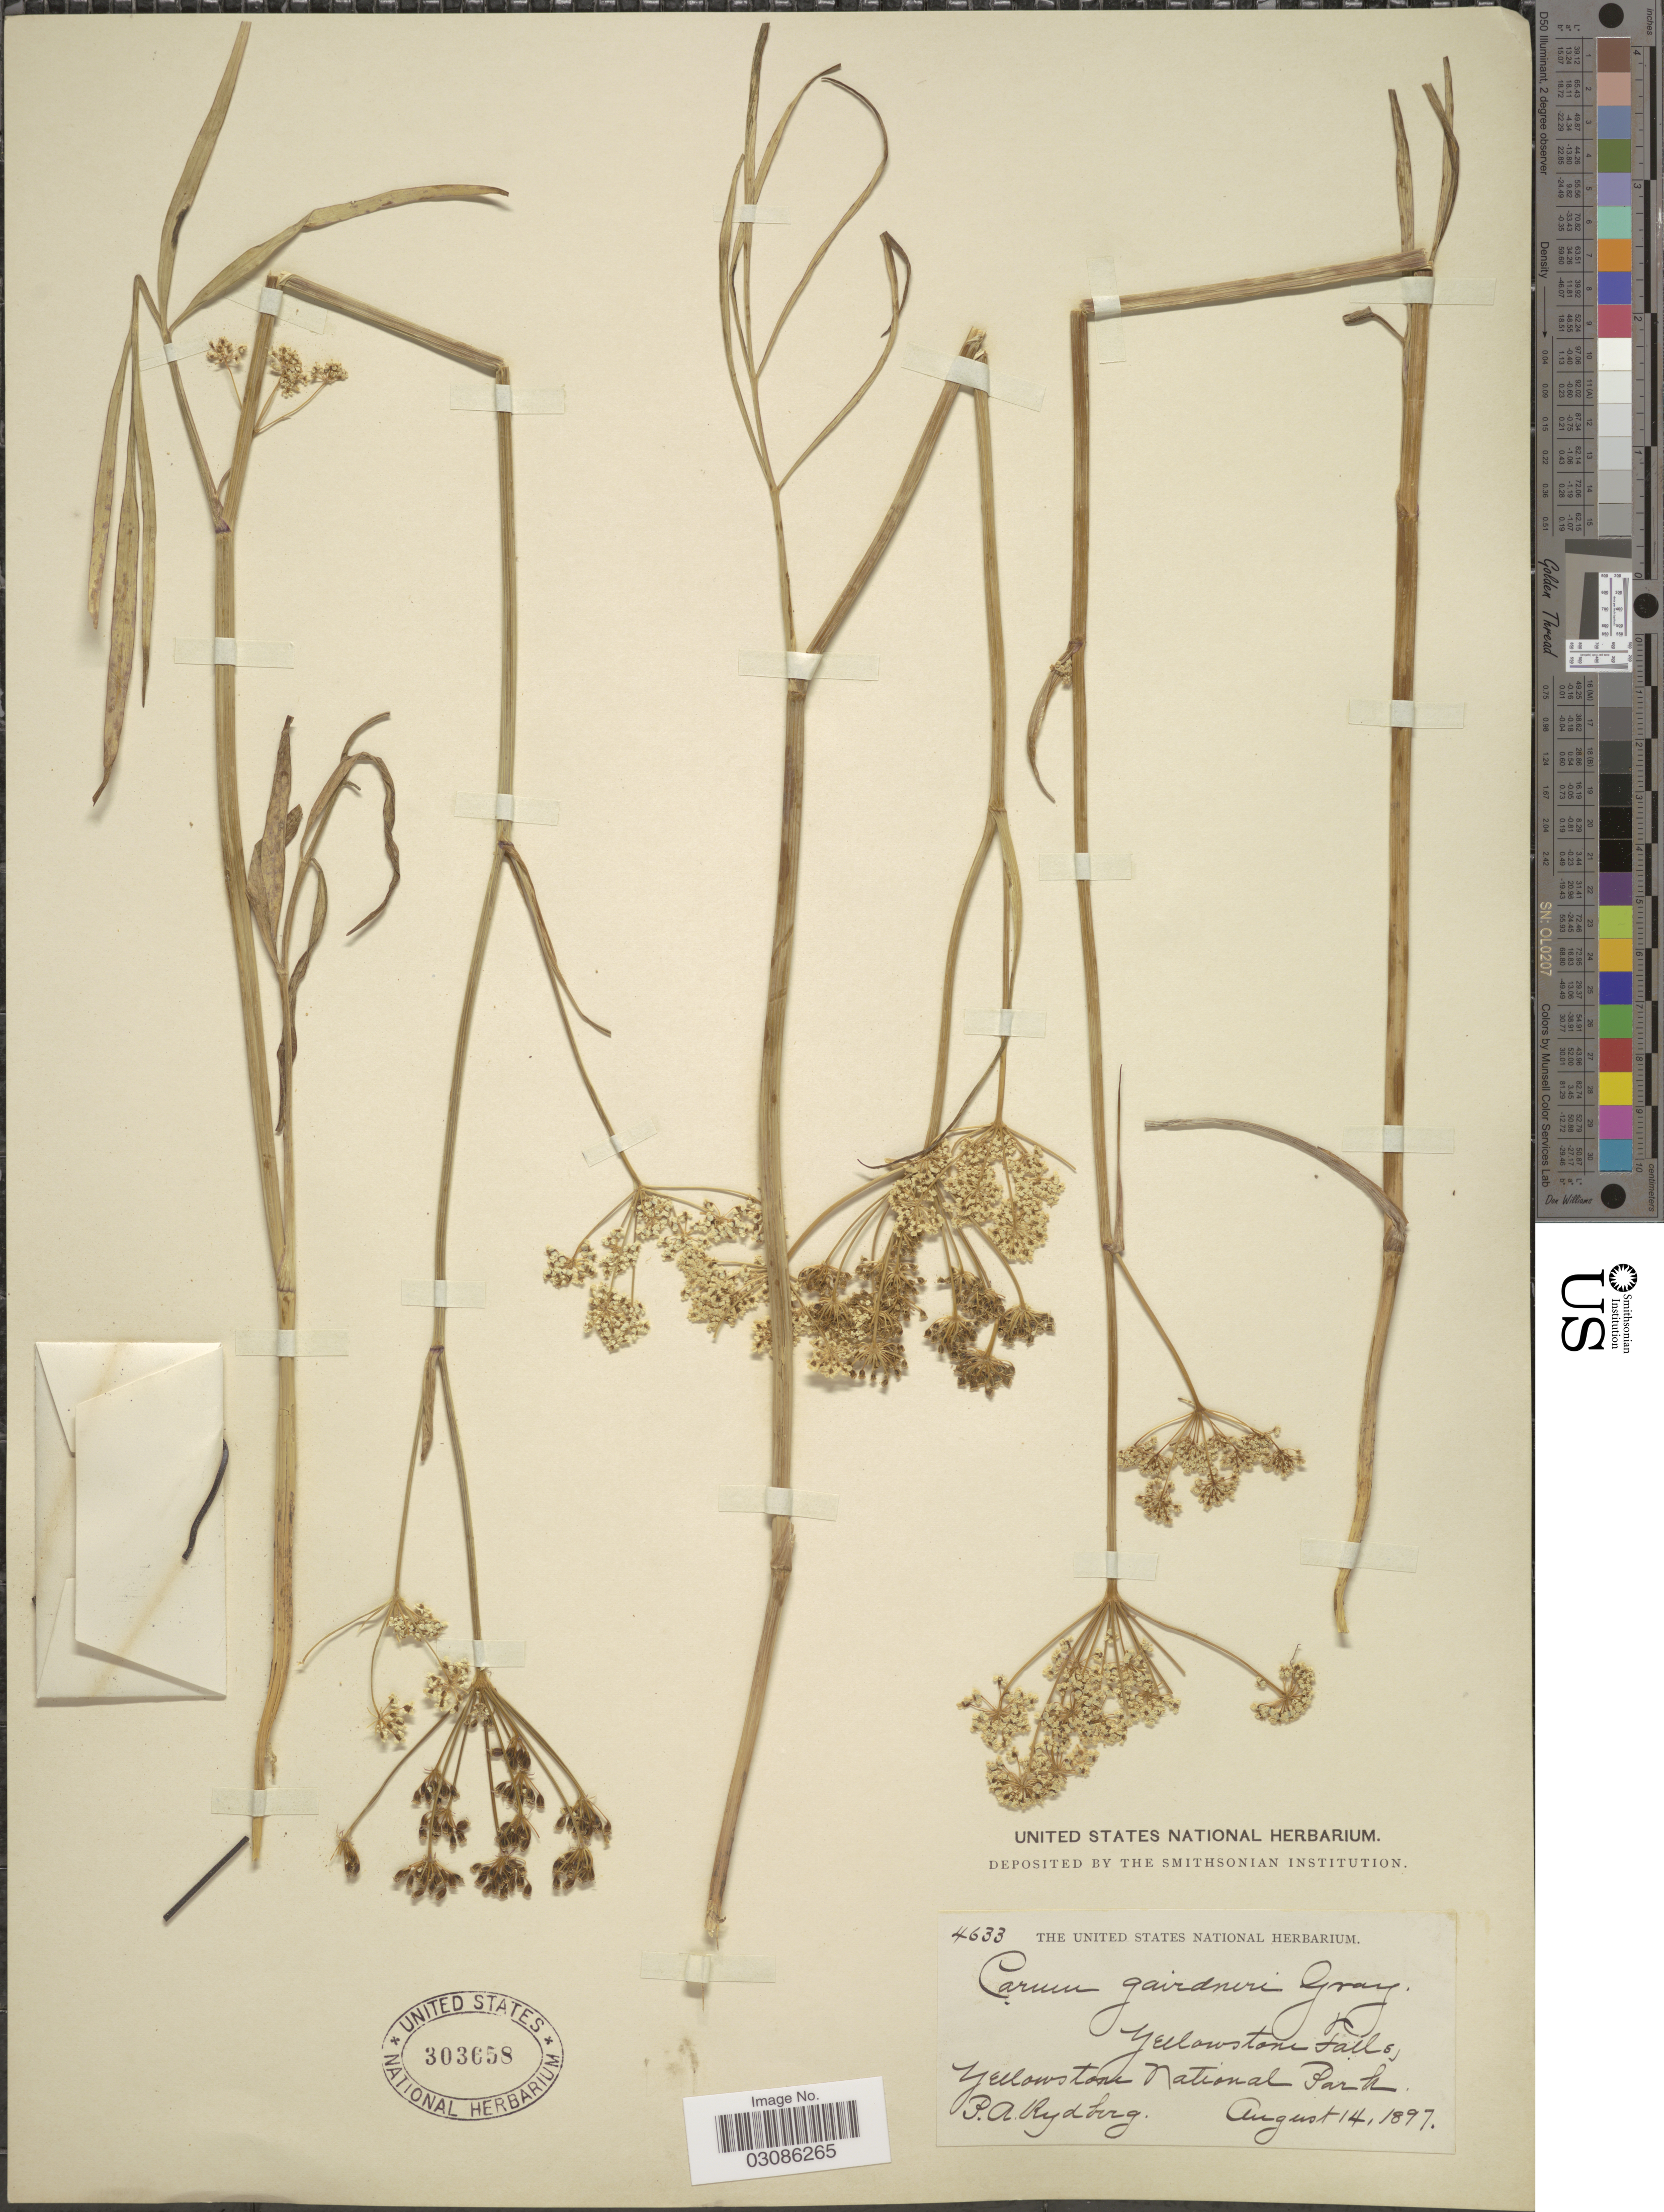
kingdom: Plantae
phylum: Tracheophyta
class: Magnoliopsida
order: Apiales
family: Apiaceae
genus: Perideridia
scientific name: Perideridia gairdneri subsp. borealis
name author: T.I. Chuang & Constance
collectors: P. A. Rydberg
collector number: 4633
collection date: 1897-08-14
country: United States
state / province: Wyoming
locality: Yellowstone Falls, Yellowstone National Park.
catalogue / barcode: US 303658